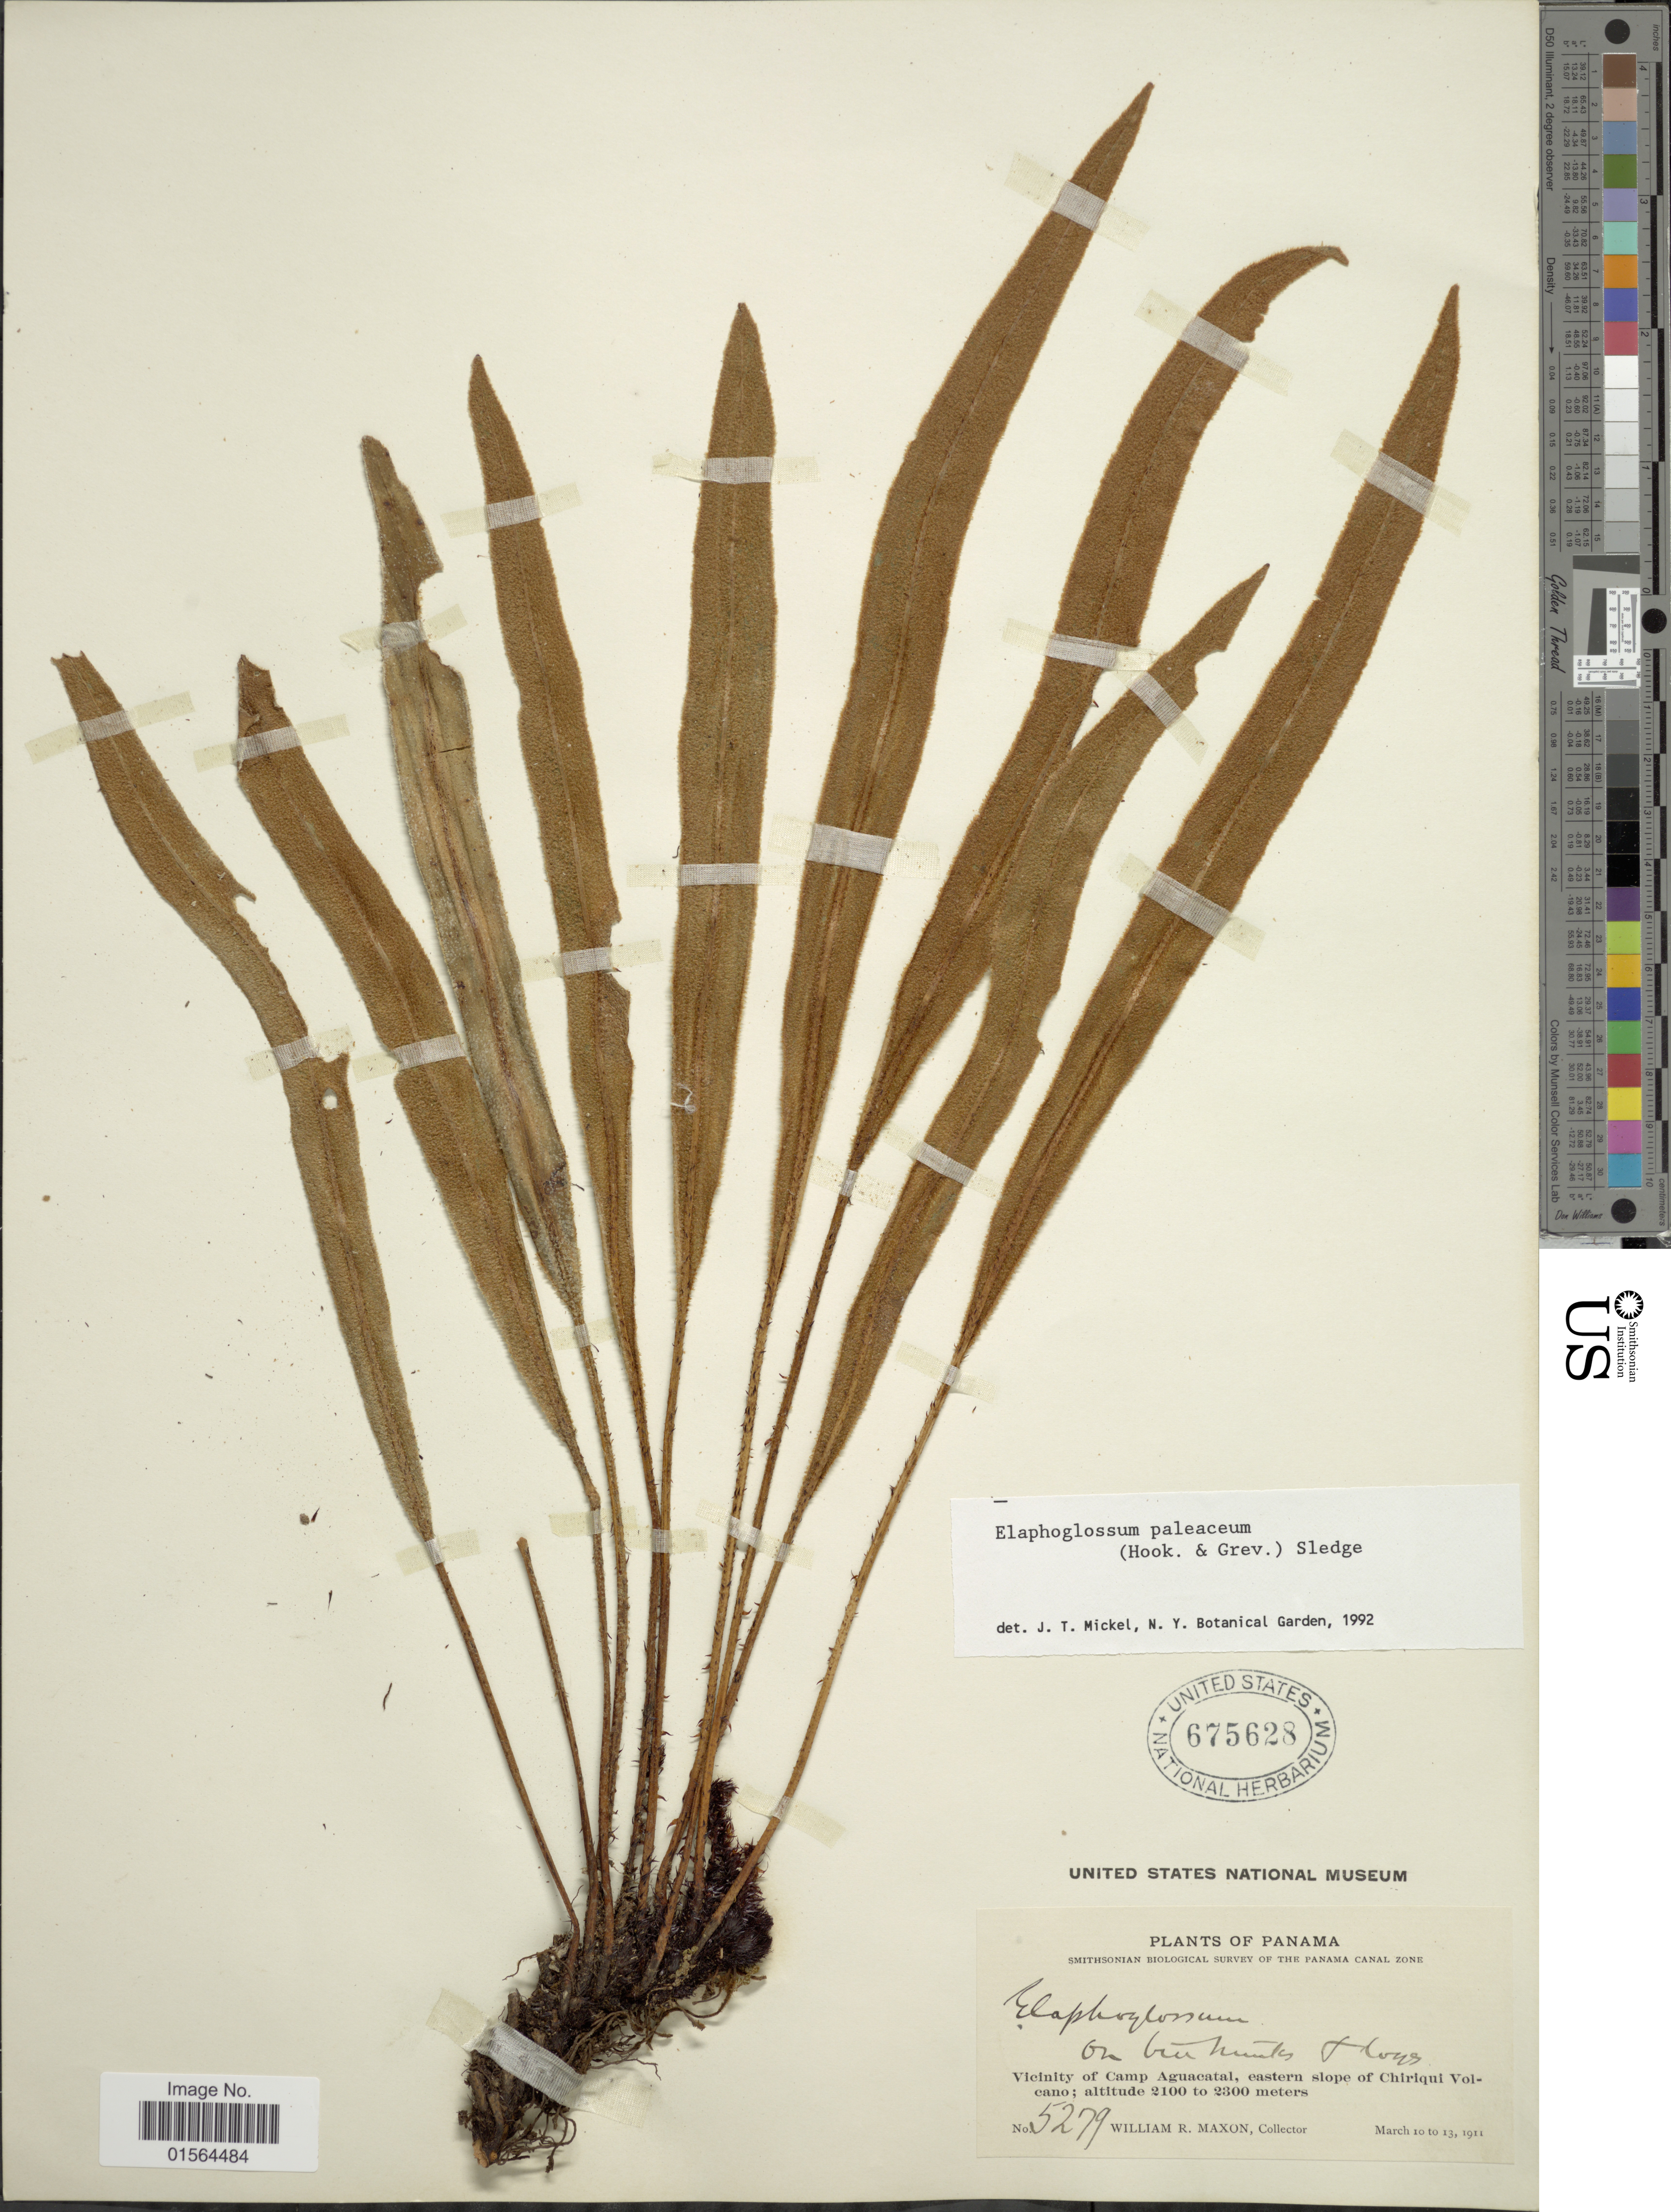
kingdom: Plantae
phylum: Tracheophyta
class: Polypodiopsida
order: Polypodiales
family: Dryopteridaceae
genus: Elaphoglossum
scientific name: Elaphoglossum paleaceum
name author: (Hook. & Grev.) Sledge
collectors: W. R. Maxon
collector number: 5279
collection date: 1911-03-10/1911-03-13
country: Panama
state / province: Chiriqui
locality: Vicinity of Camp Aguacatal, eastern slope of Chiriqui Volcano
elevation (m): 2100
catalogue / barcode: US 675628